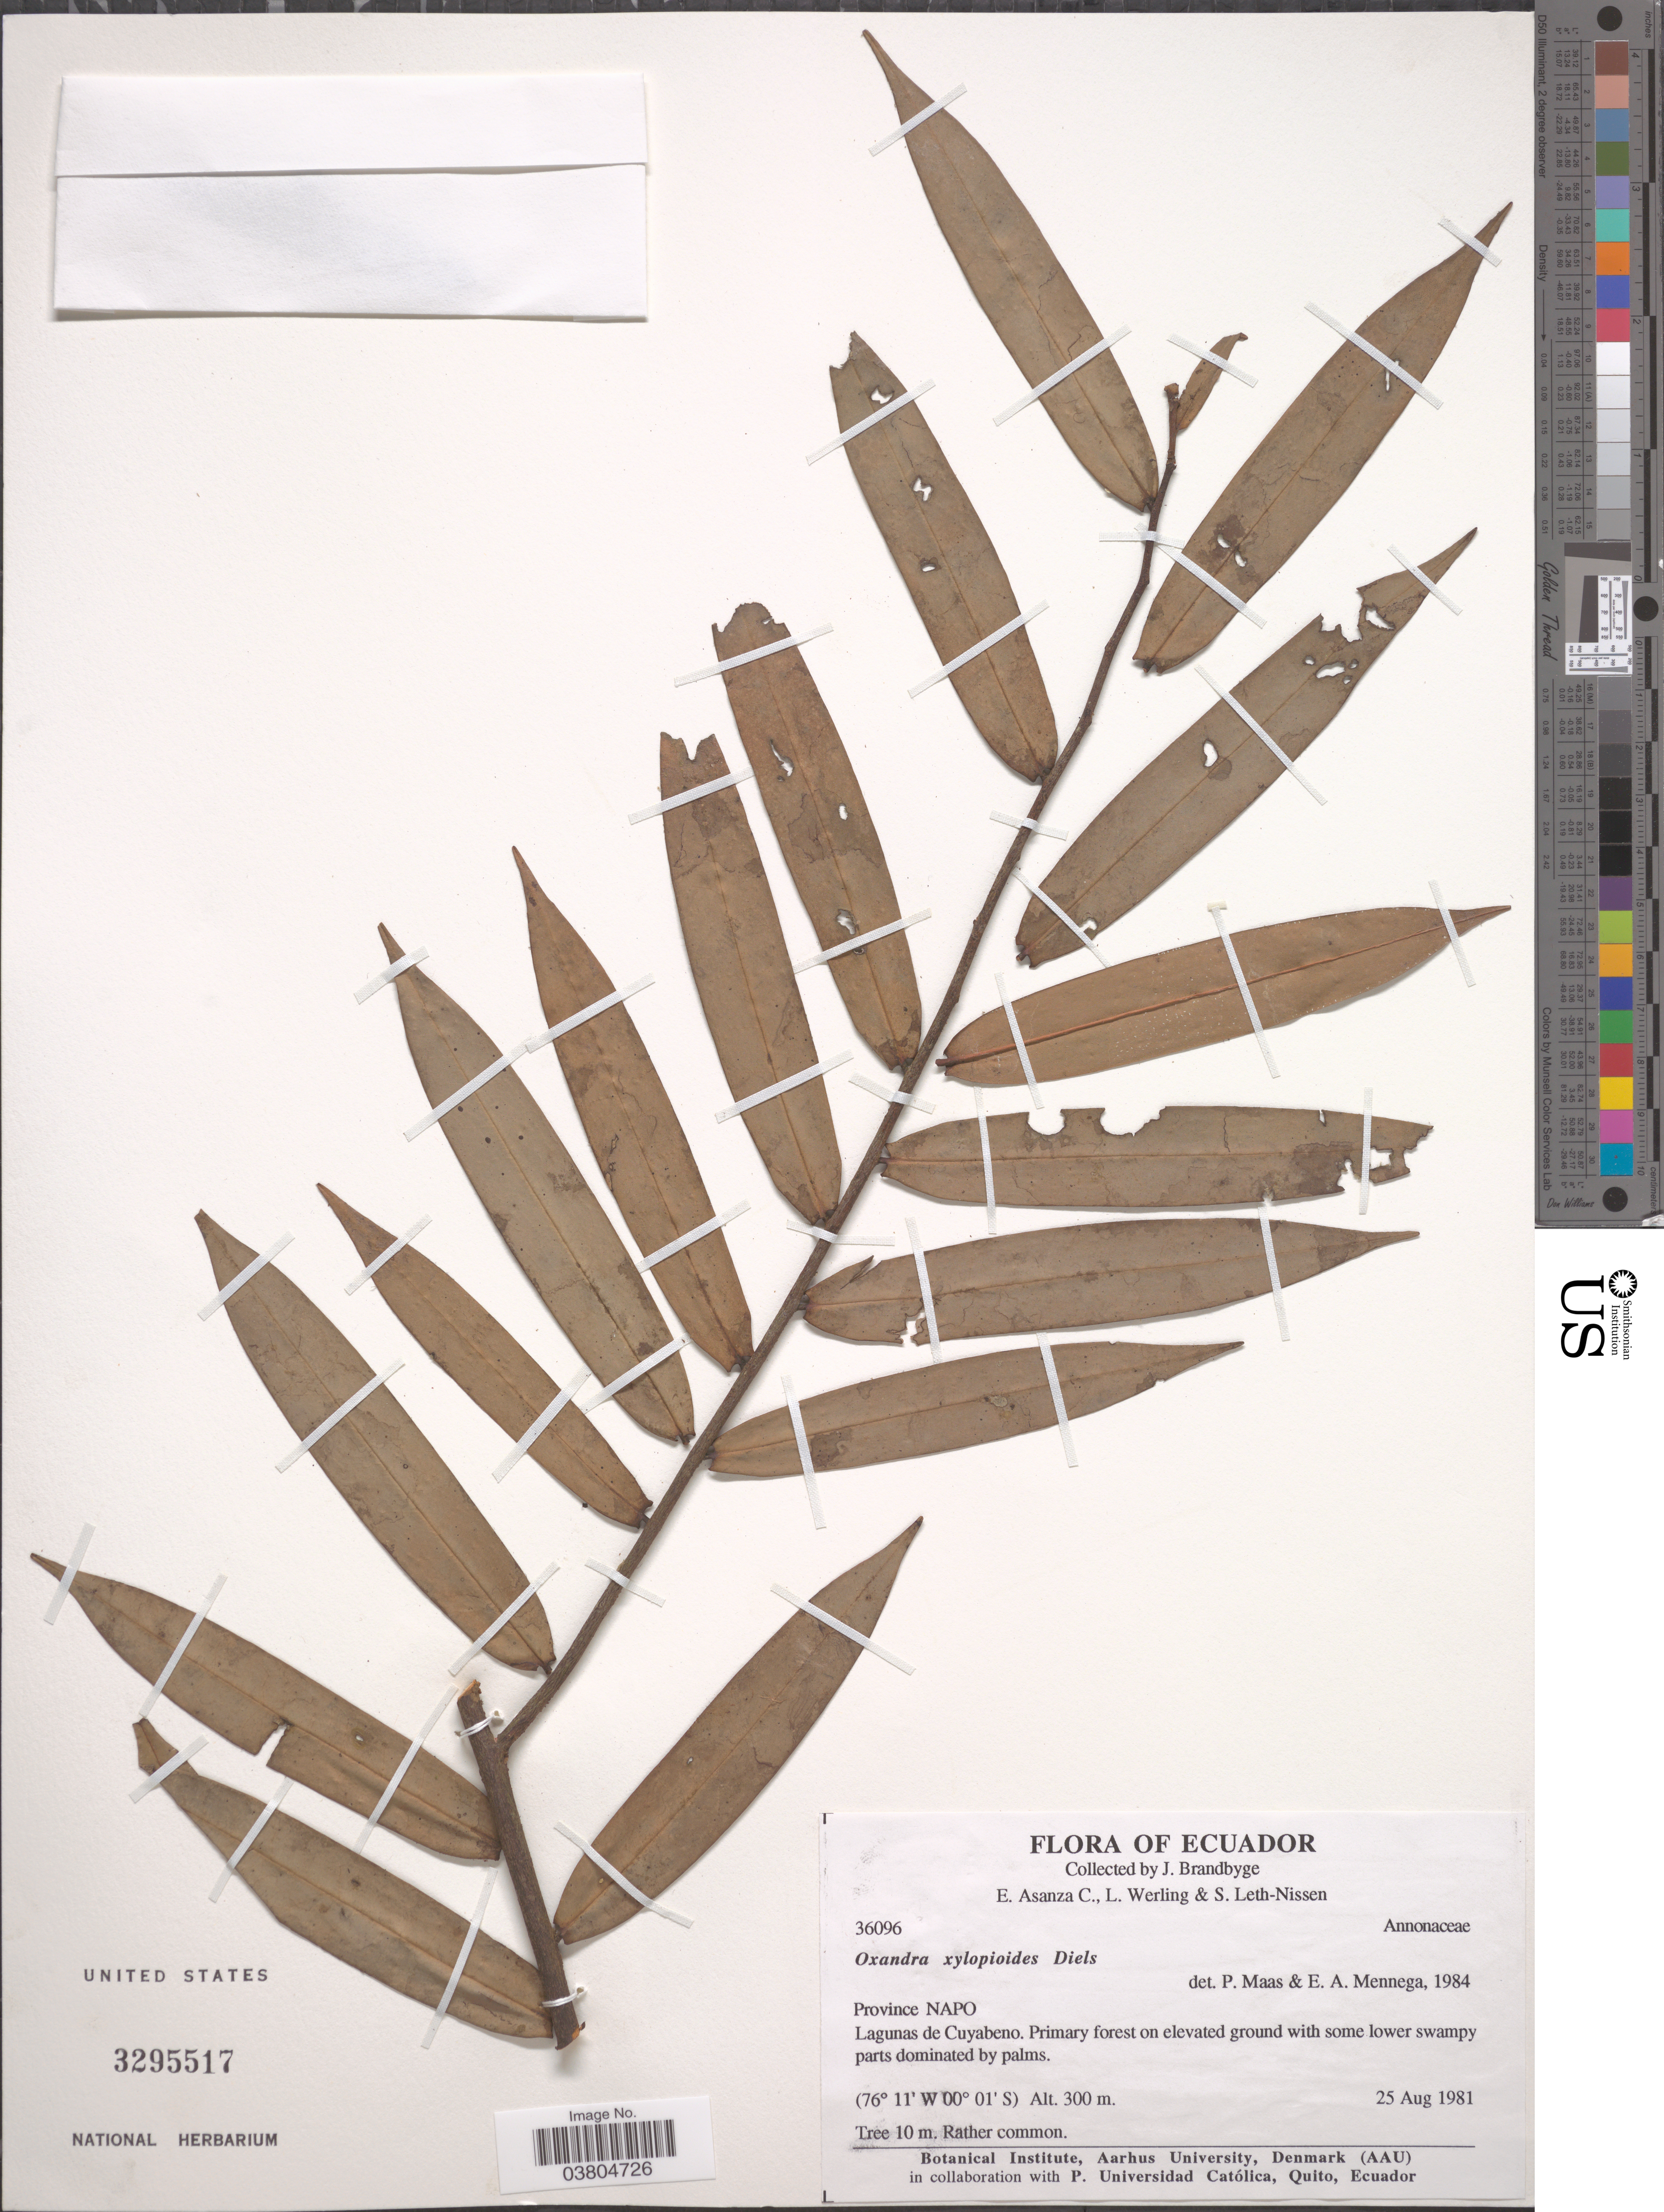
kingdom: Plantae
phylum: Tracheophyta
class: Magnoliopsida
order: Magnoliales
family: Annonaceae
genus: Oxandra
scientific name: Oxandra xylopioides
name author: Diels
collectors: J. Brandbyge, E. Asanza C., L. Werling & S. Leth-Nissen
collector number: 36096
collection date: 1981-08-25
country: Ecuador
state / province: Napo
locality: Lagunas de Cuyabeno.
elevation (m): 300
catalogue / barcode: US 3295517